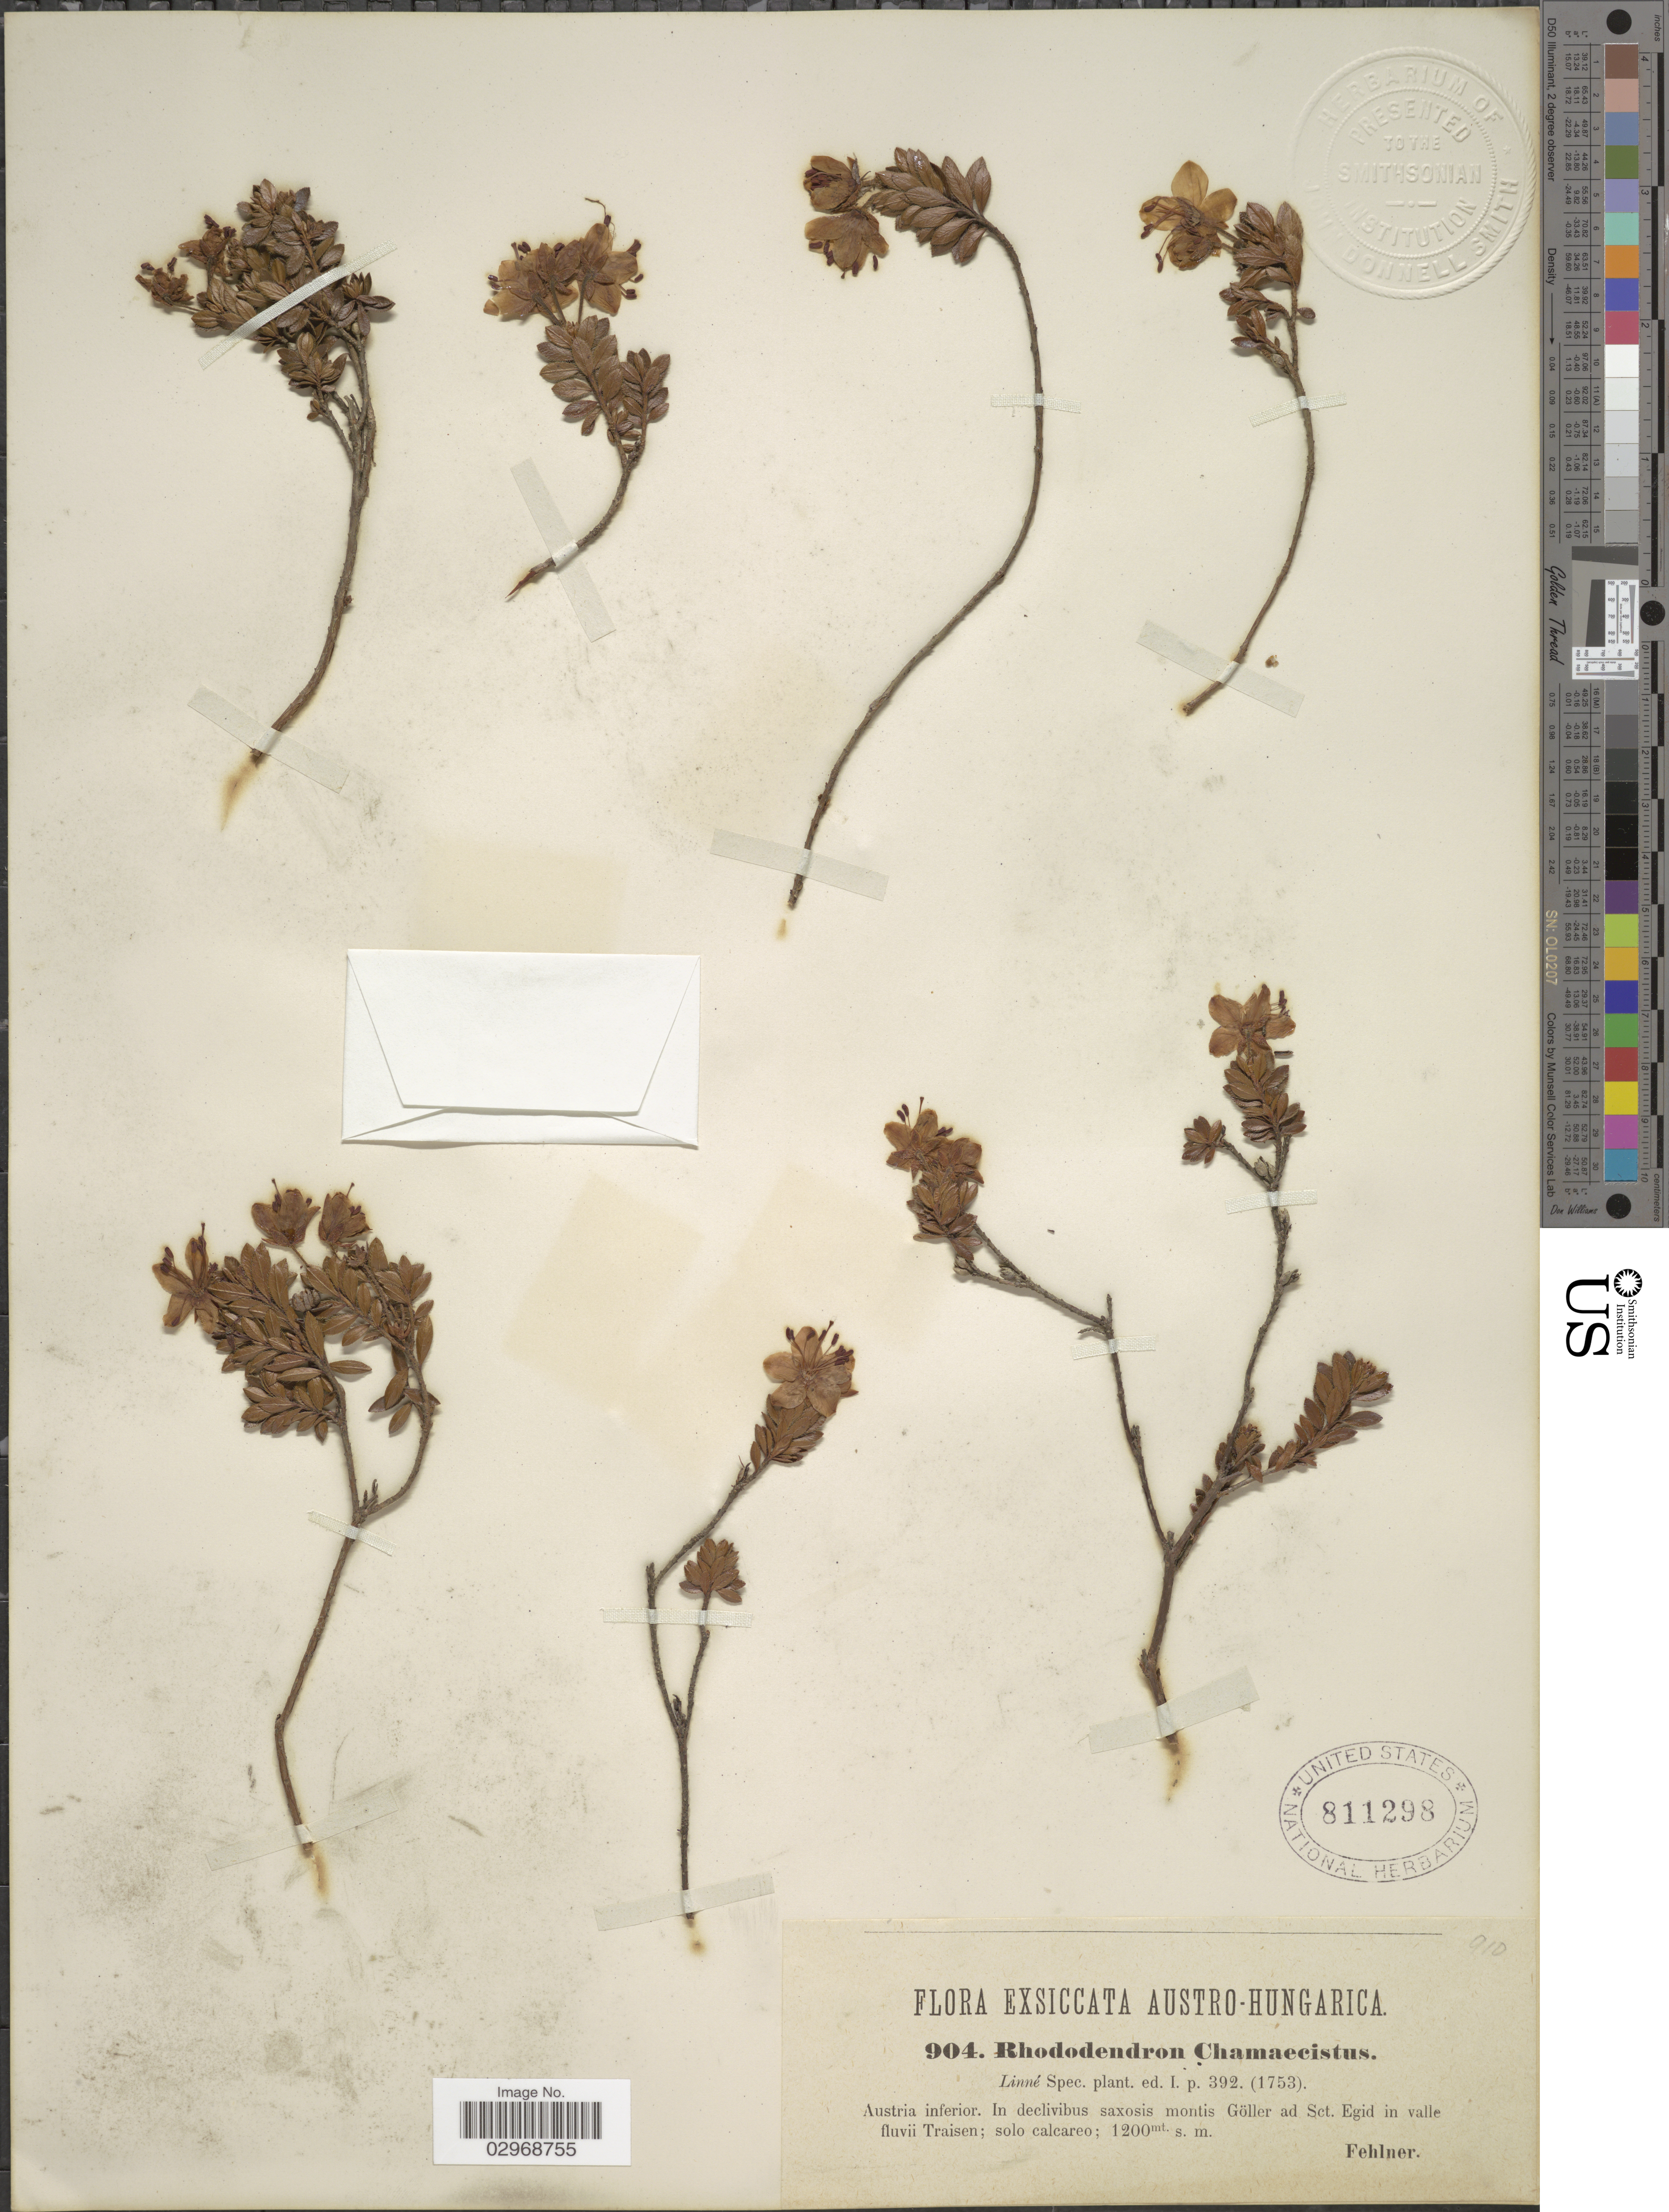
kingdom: Plantae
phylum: Tracheophyta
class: Magnoliopsida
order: Ericales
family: Ericaceae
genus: Rhododendron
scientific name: Rhododendron chamaecistus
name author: L.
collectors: Fehlner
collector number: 904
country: Hungary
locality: Austro-Hungarica, Austria inferior, In declivibus saxosis montis Göller ad Sct. Egid in valle fluvii Traisen.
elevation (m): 1200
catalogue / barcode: US 811298